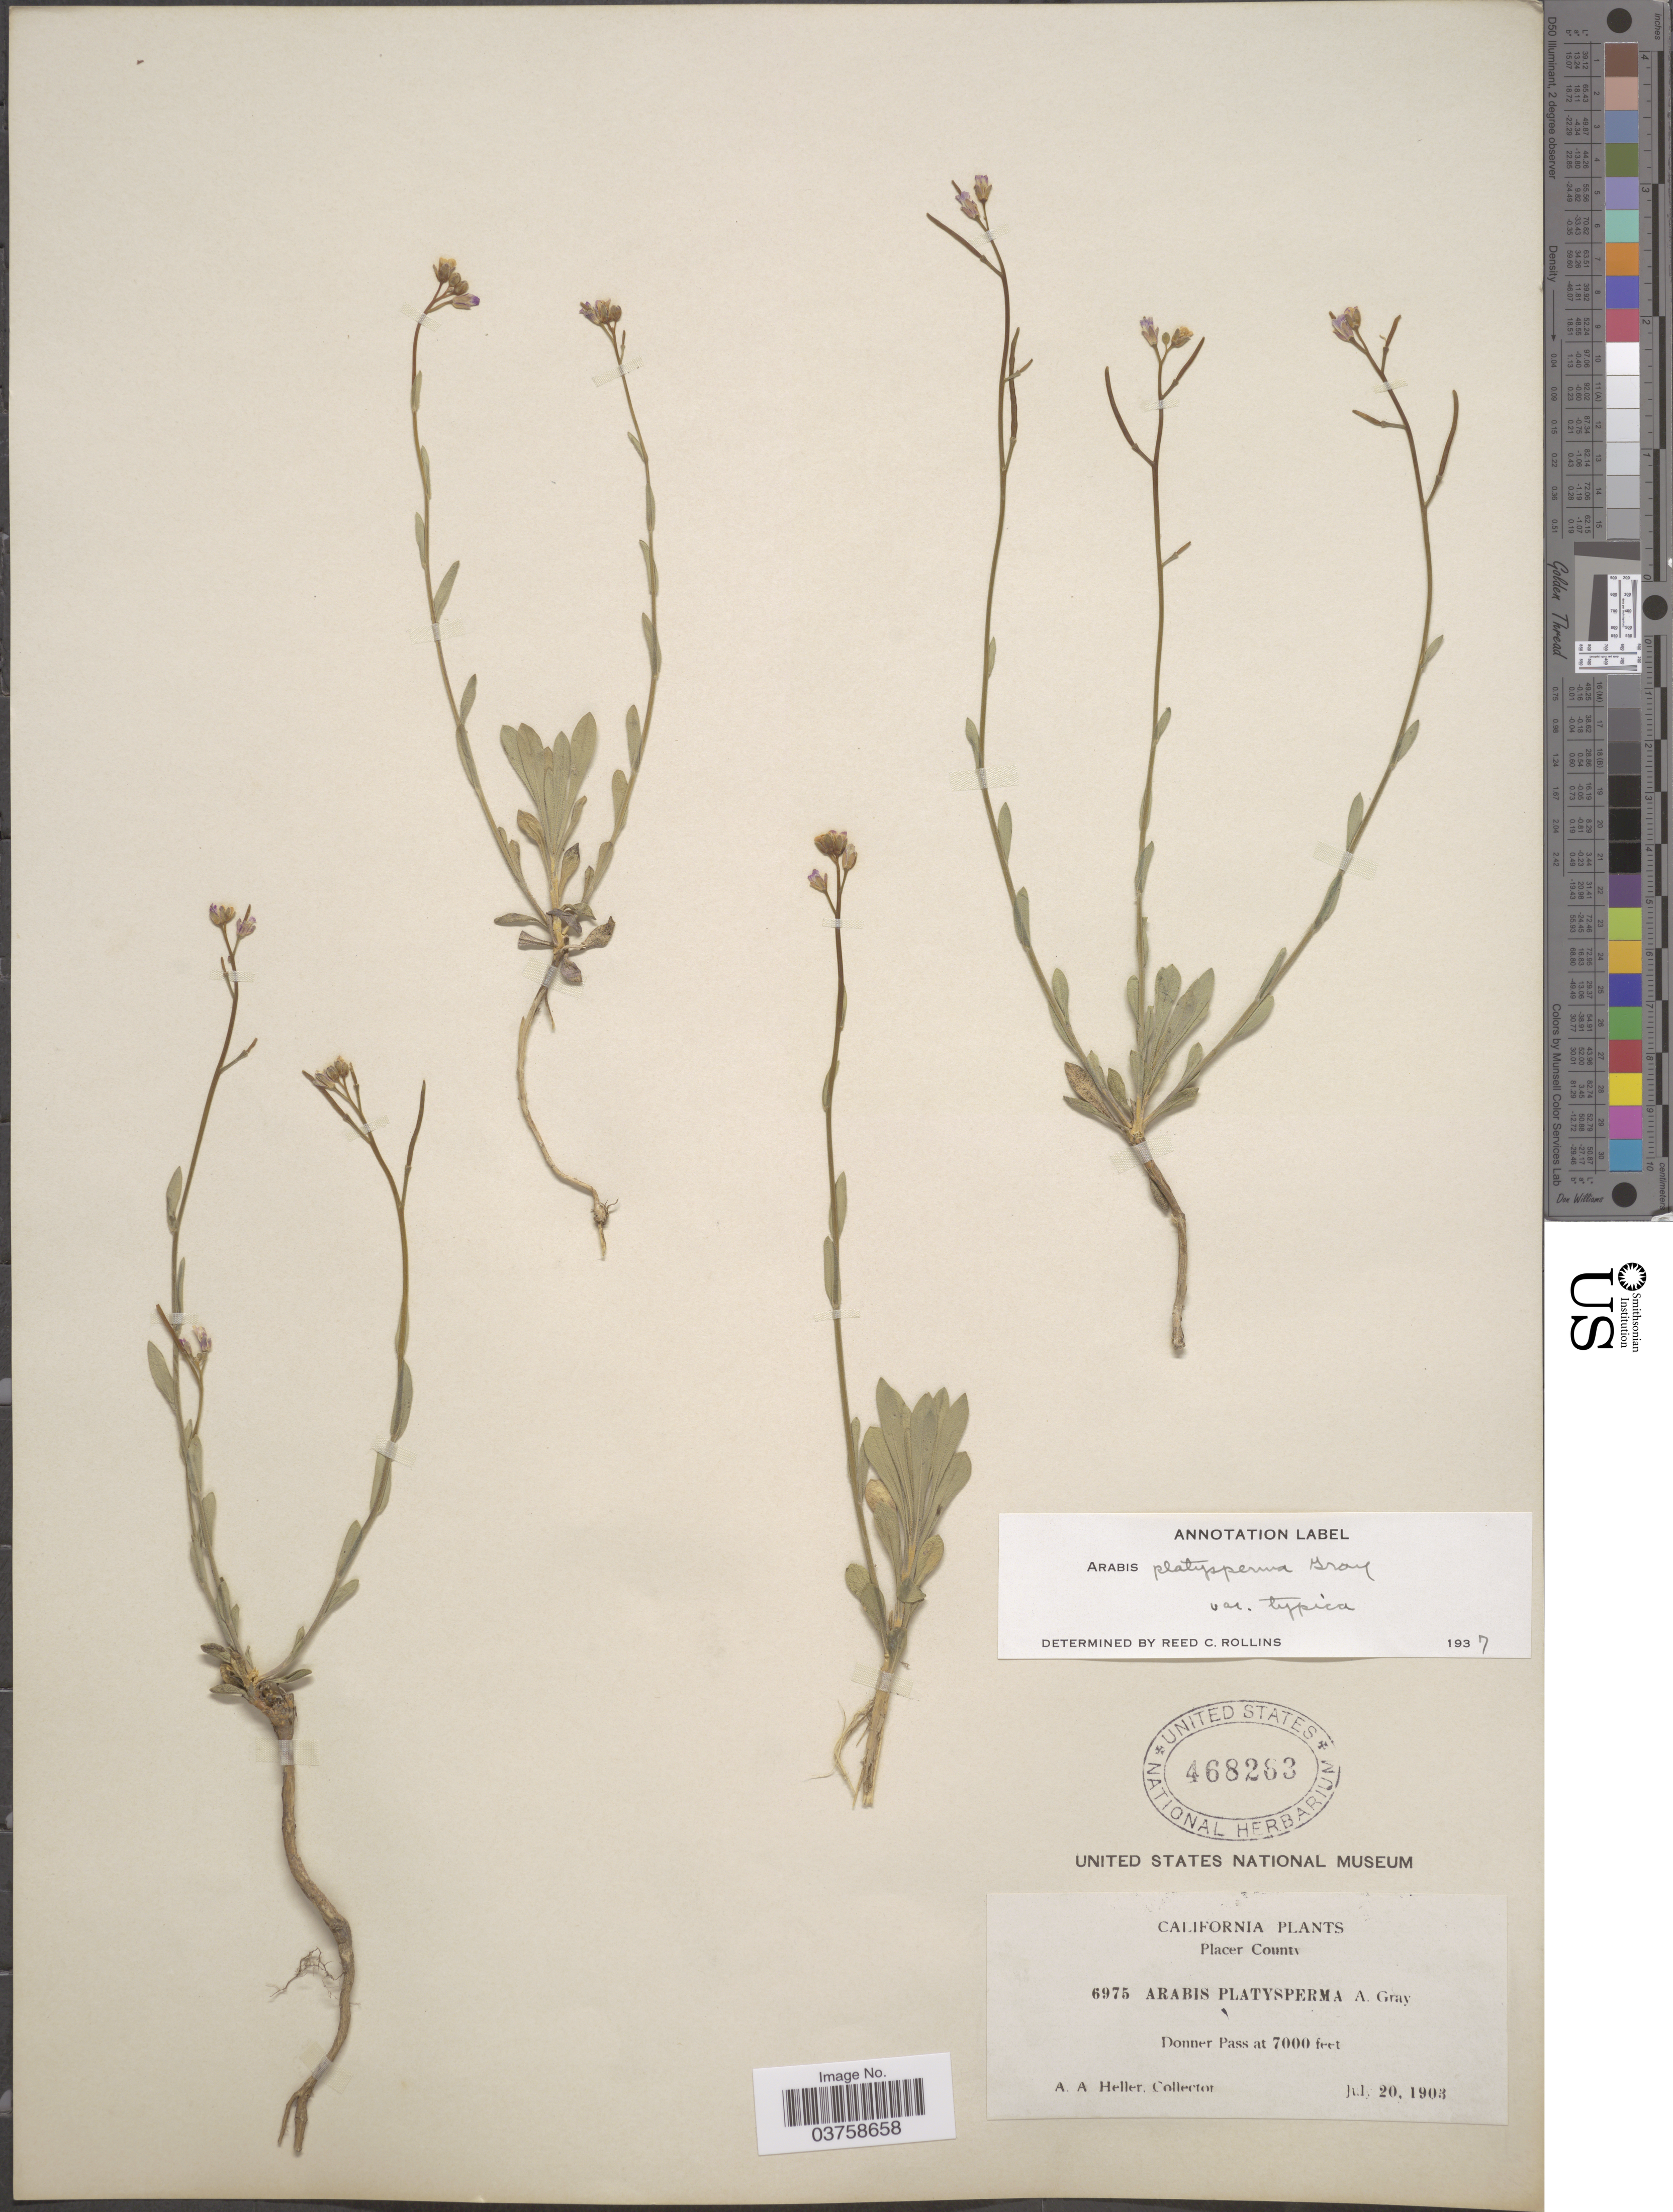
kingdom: Plantae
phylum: Tracheophyta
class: Magnoliopsida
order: Brassicales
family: Brassicaceae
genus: Arabis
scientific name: Arabis platysperma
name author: A. Gray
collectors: A. A. Heller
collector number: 6975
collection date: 1903-07-20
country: United States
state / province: California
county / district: Placer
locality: Placer County. Donner Pass.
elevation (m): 2134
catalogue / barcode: US 468263